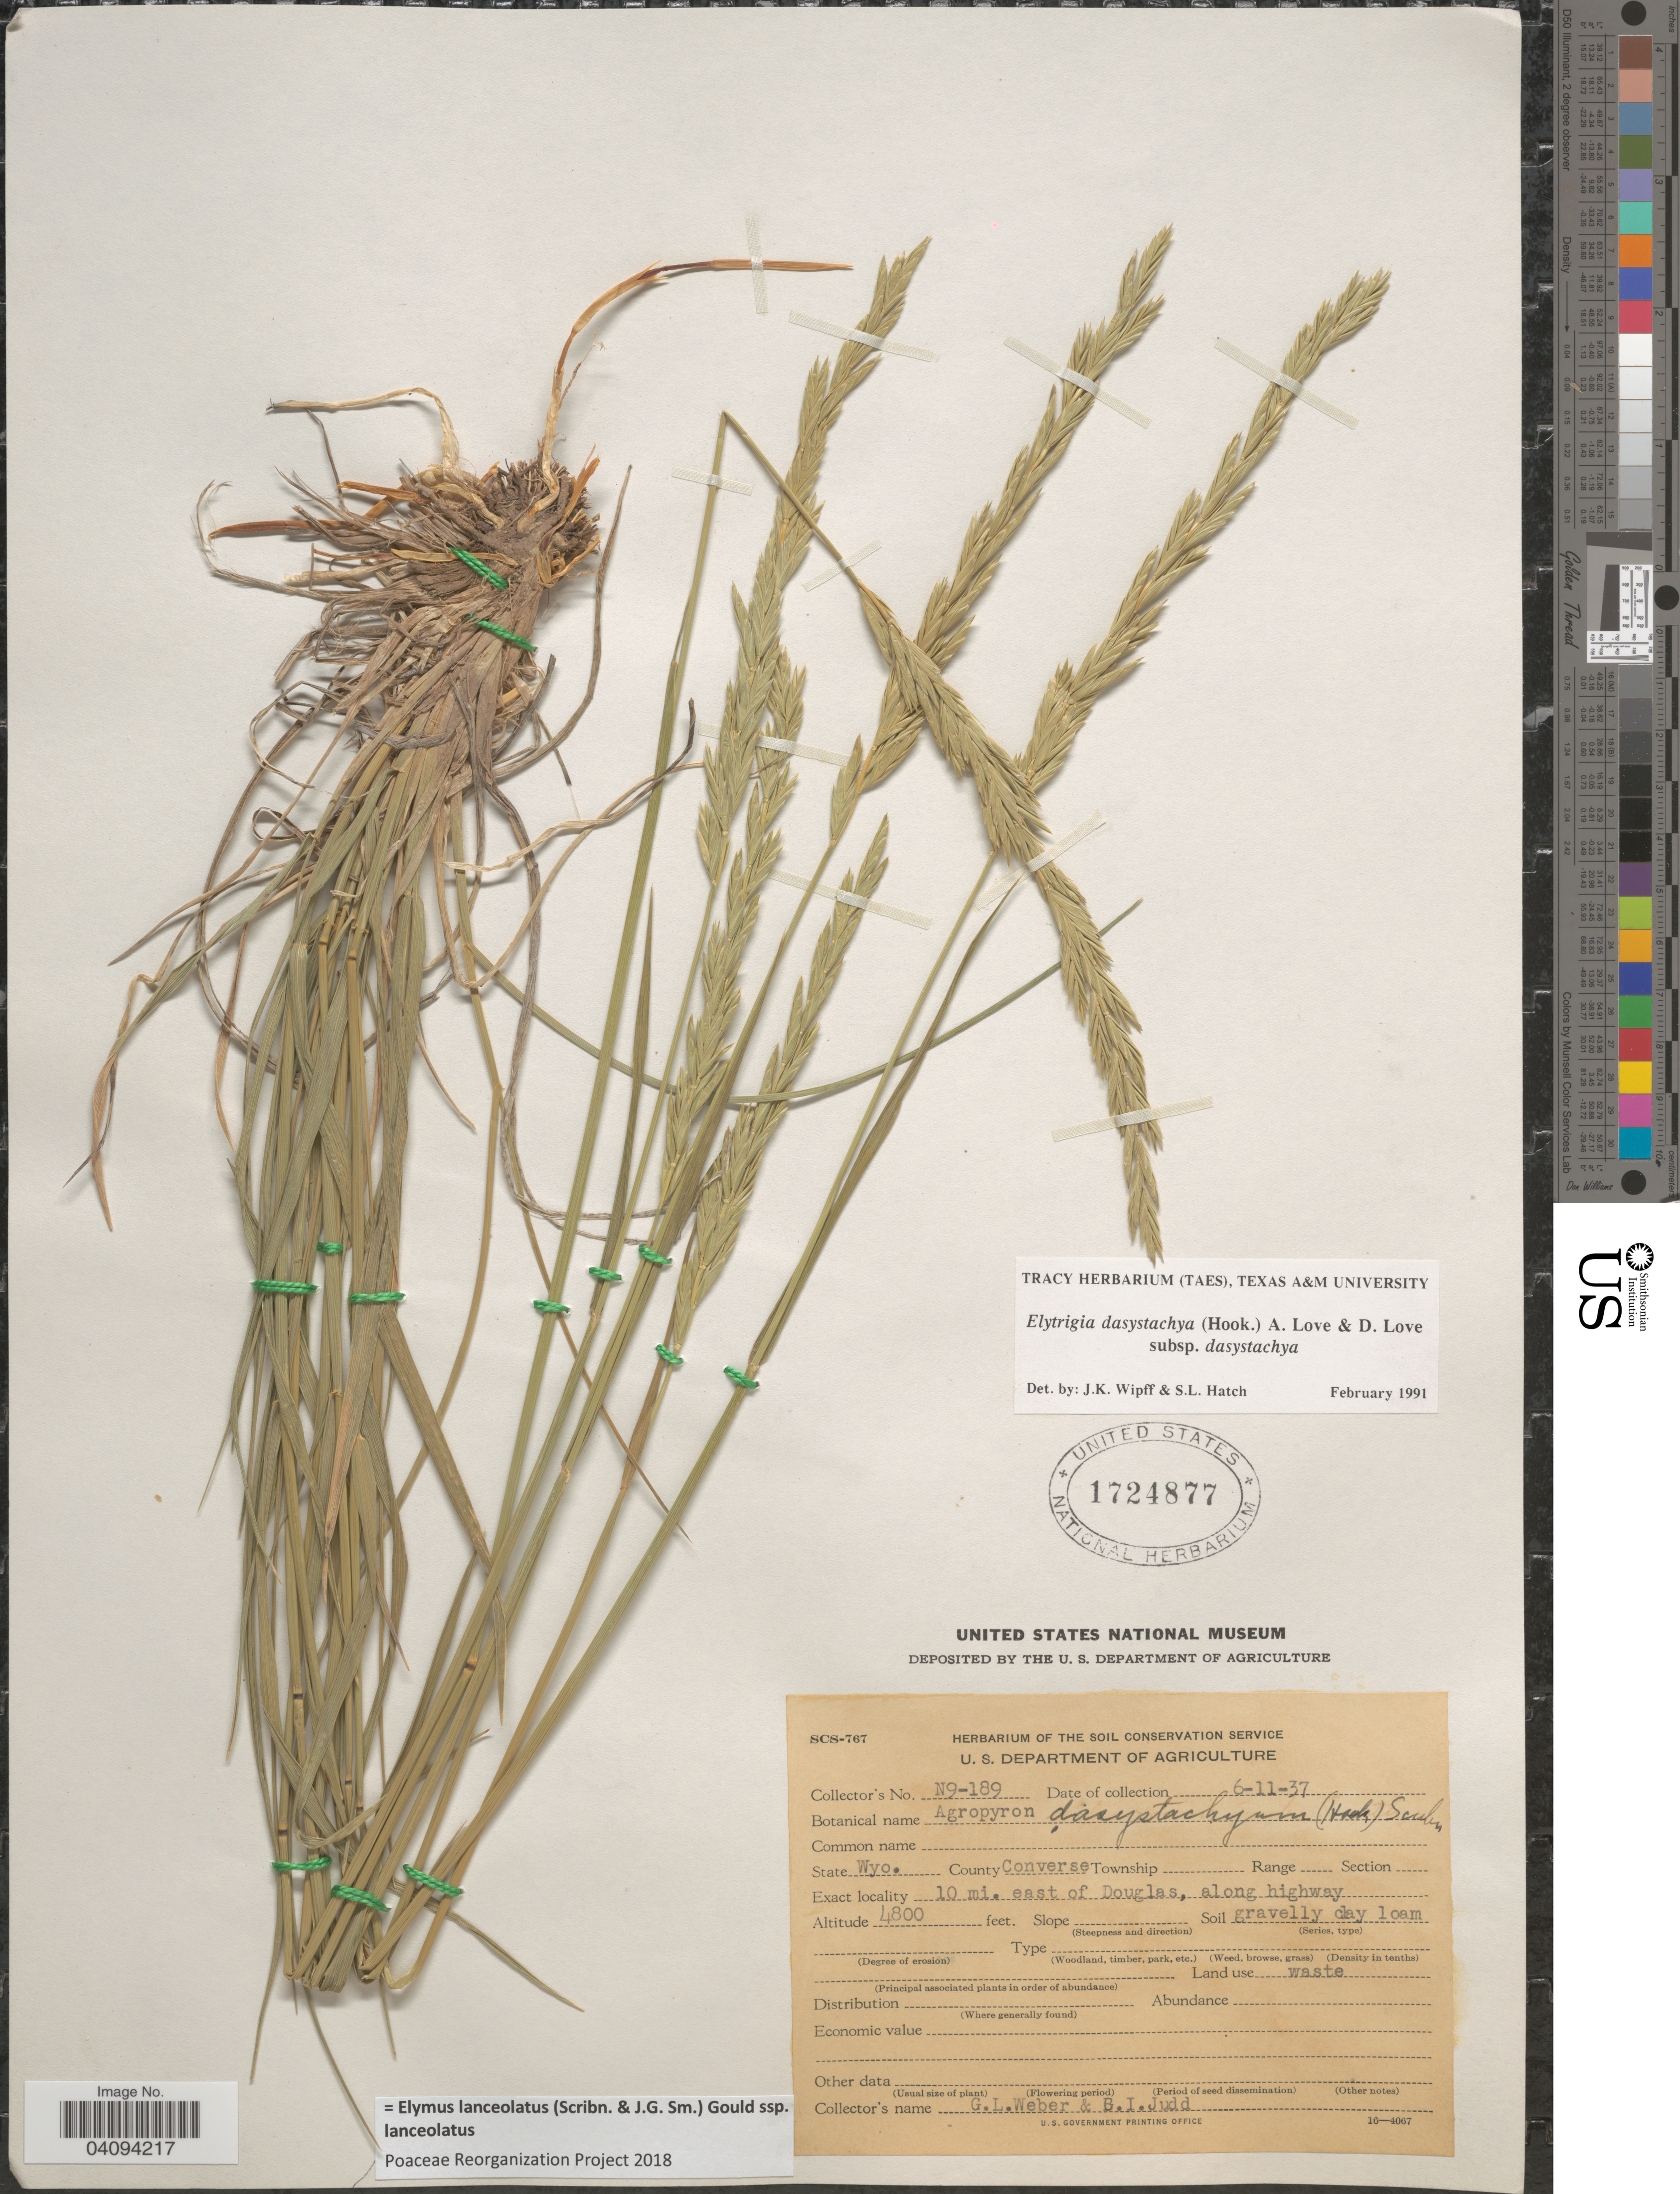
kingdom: Plantae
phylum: Tracheophyta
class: Liliopsida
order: Poales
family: Poaceae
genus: Elymus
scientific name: Elymus lanceolatus subsp. lanceolatus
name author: (Scribn. & J.G. Sm.) Gould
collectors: G. Weber & B. Judd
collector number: N9-189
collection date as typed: Transcribed d/m/y: 11/6/37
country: United States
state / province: Wyoming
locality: County Converse. 10 mi. east of Douglas, along highway.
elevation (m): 1463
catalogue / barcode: US 1724877